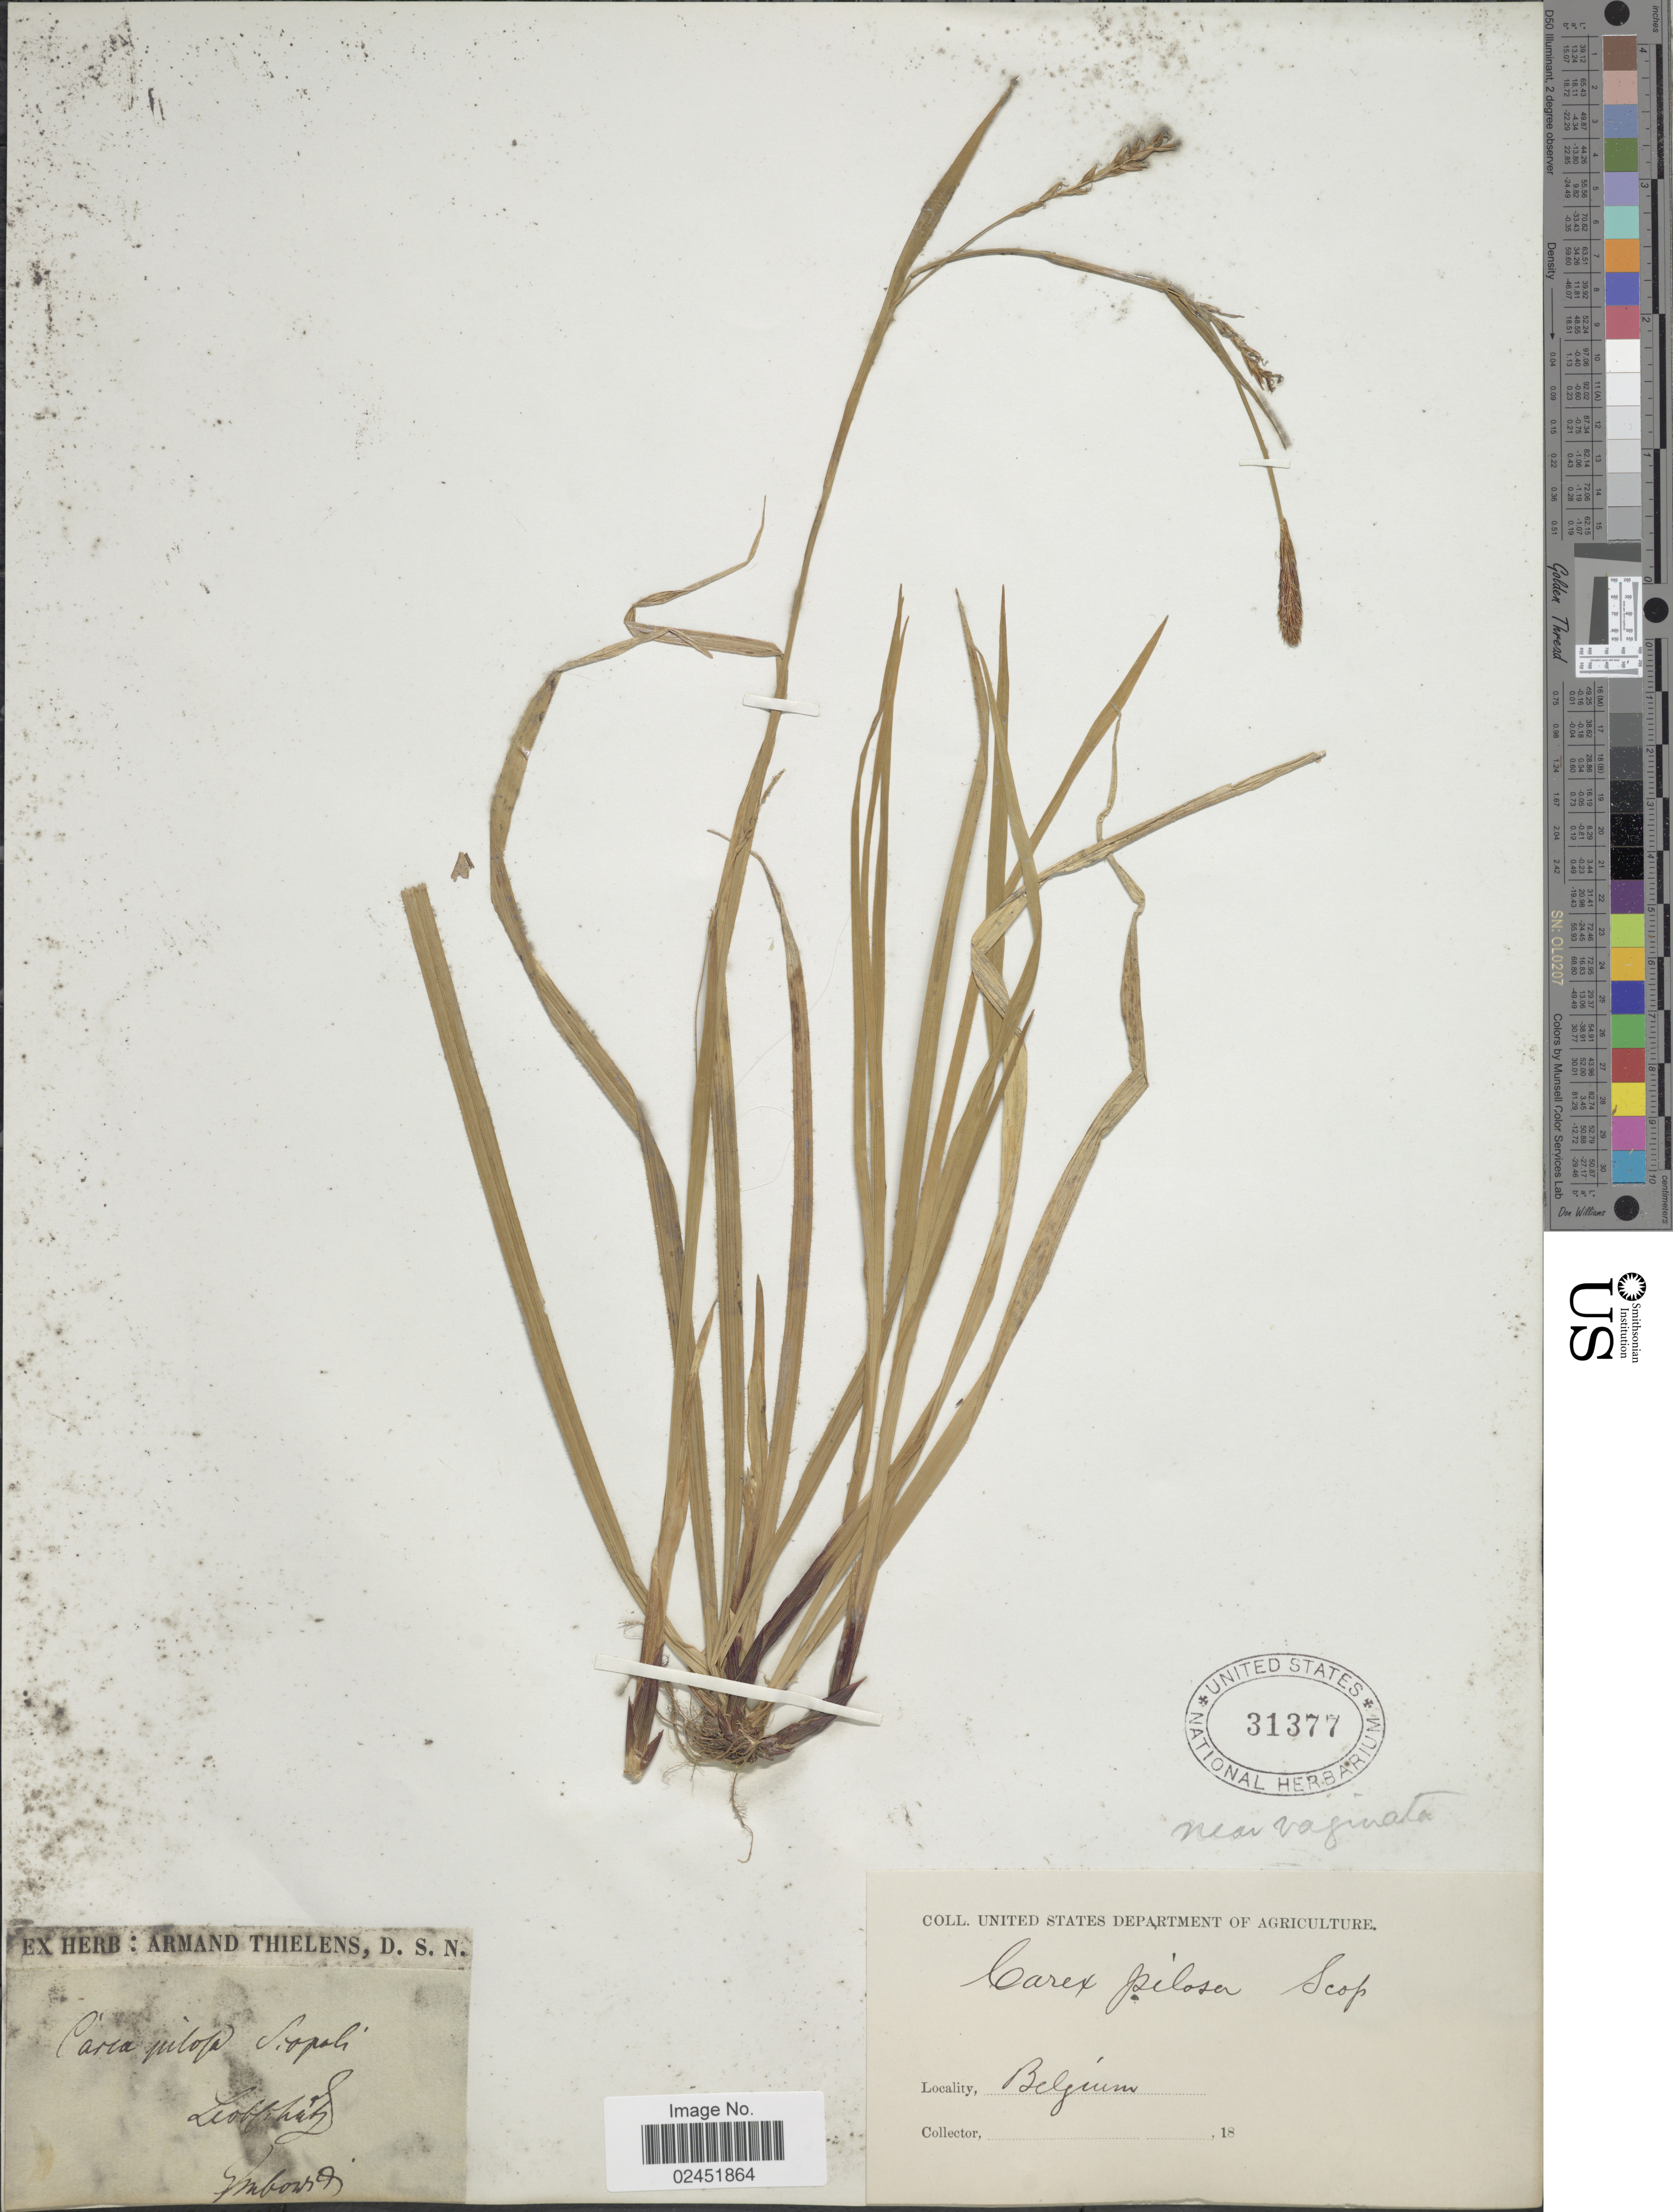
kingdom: Plantae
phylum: Tracheophyta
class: Liliopsida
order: Poales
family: Cyperaceae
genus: Carex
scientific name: Carex pilosa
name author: Scop.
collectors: ex herb. Armand Thielens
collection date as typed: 18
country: Belgium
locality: Leobchath. Gubowss [interpreted]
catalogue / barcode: US 31377